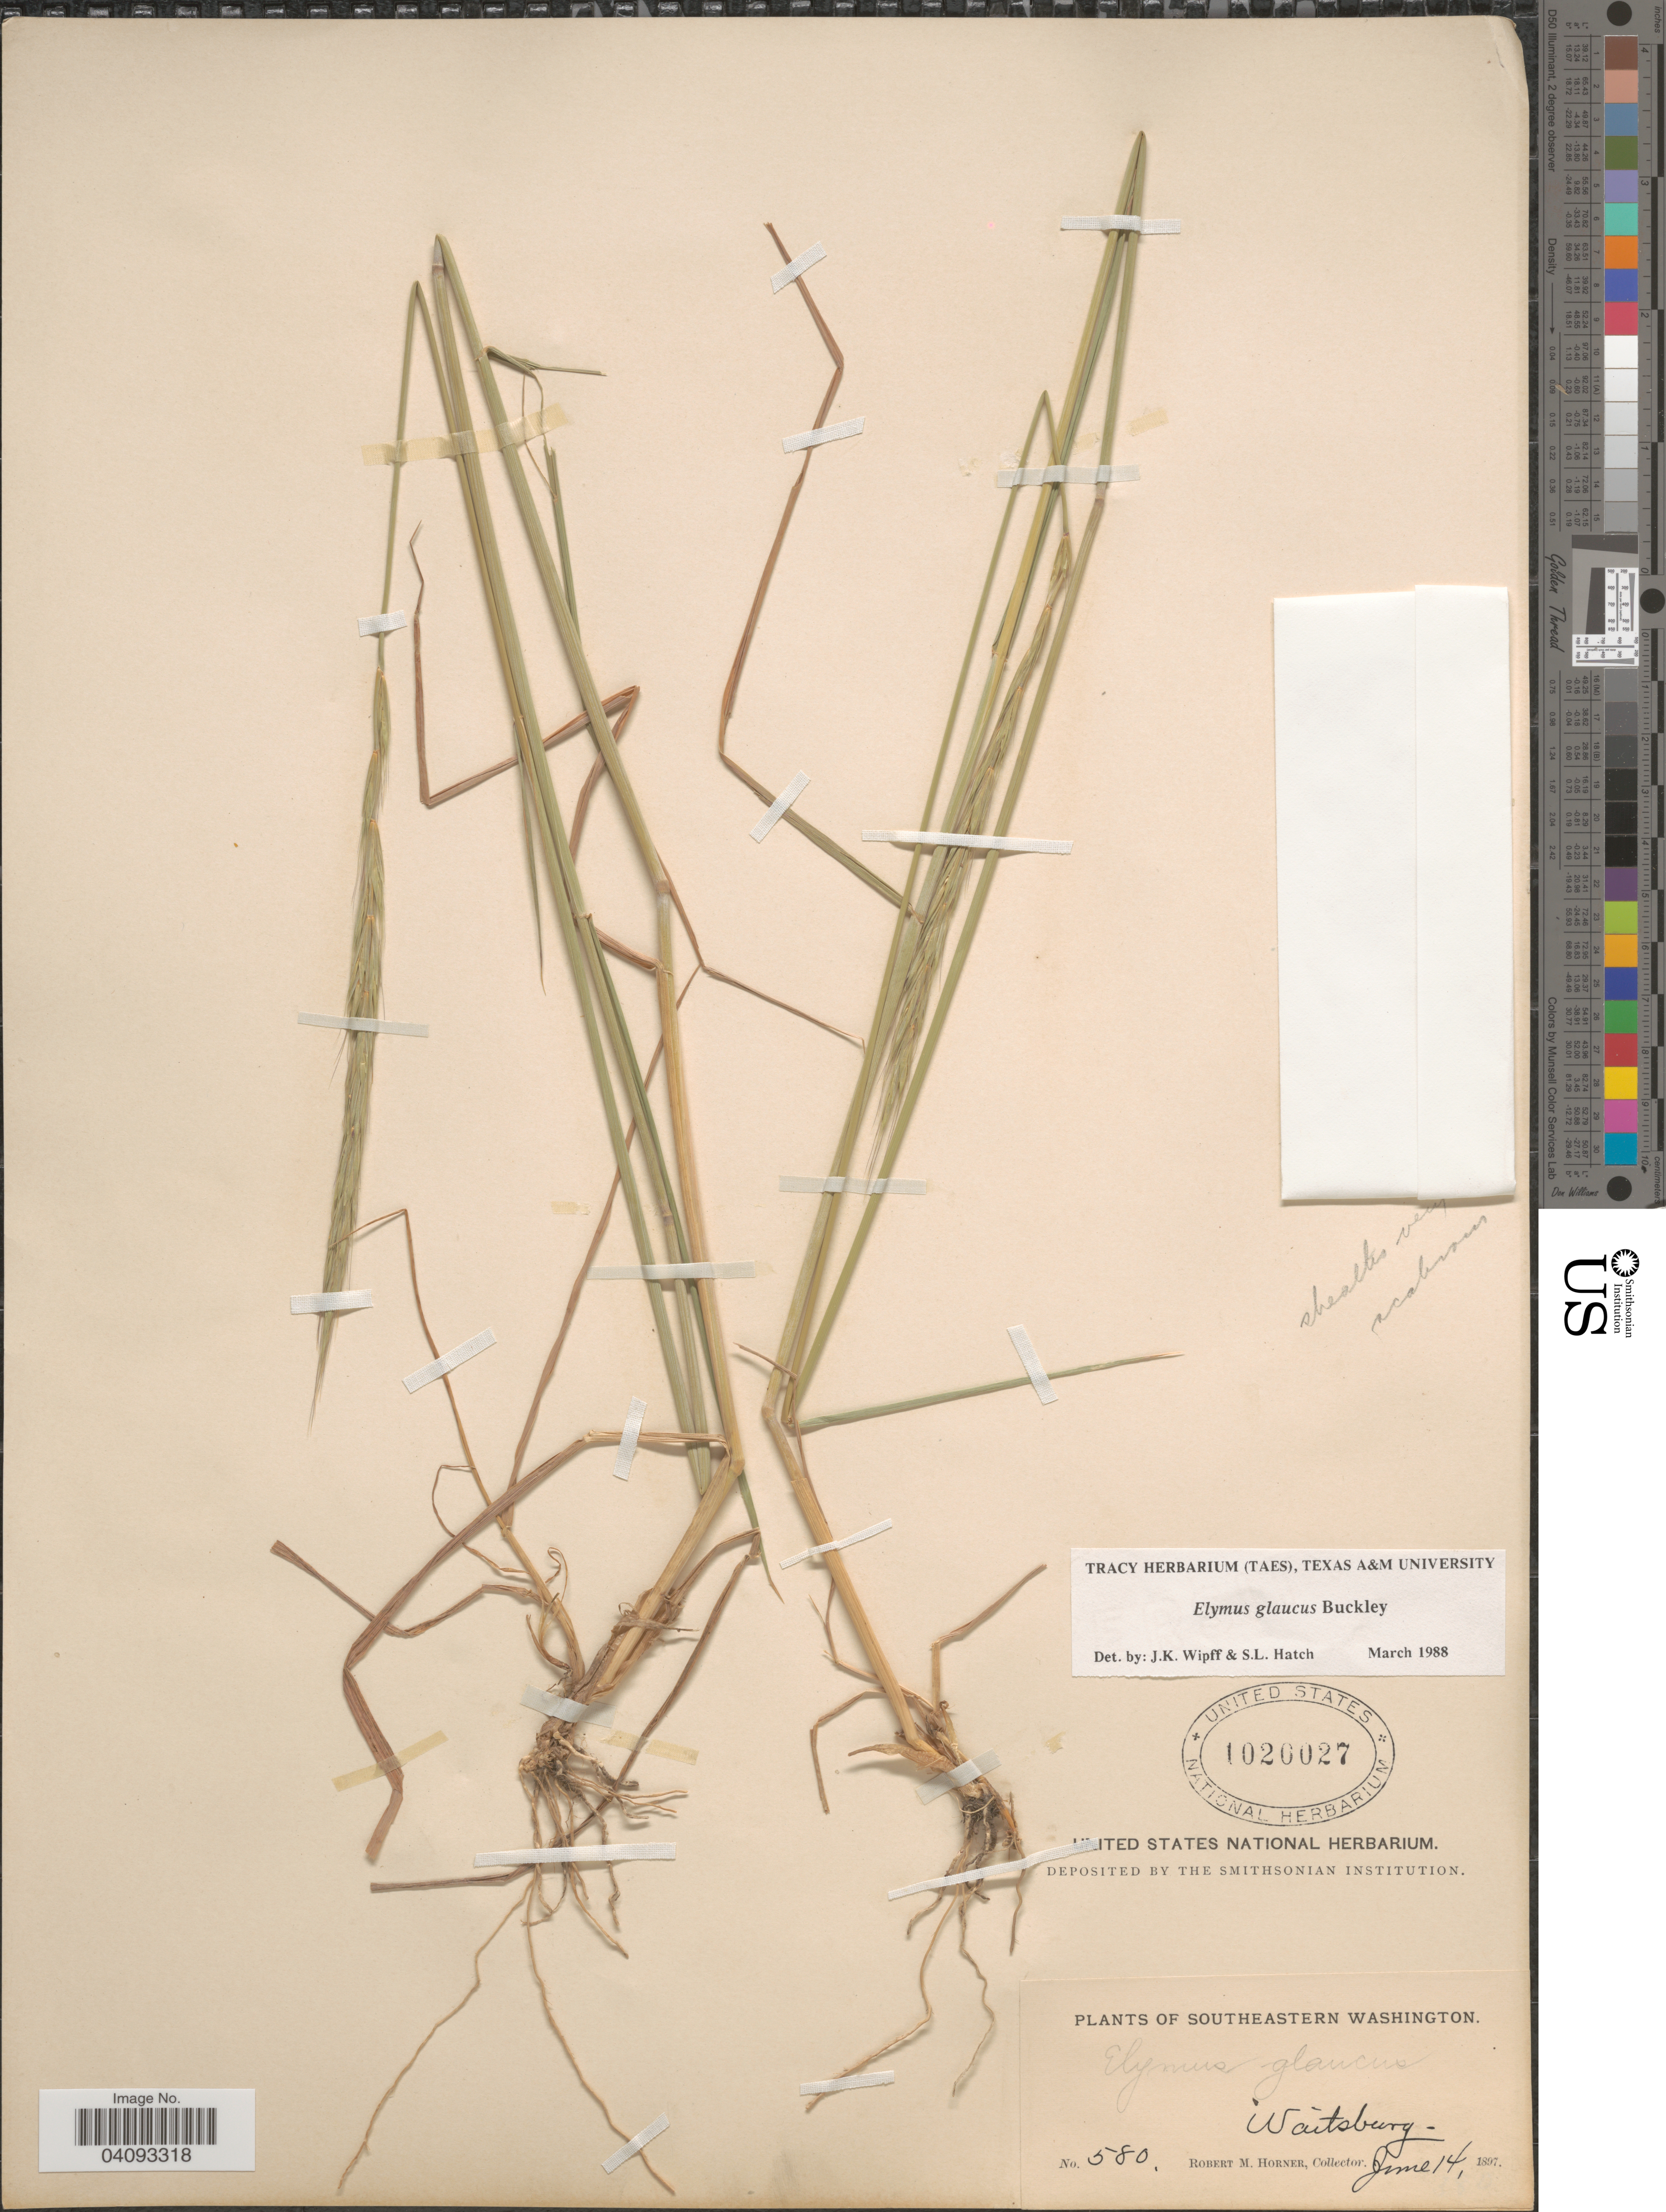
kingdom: Plantae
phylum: Tracheophyta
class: Liliopsida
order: Poales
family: Poaceae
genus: Elymus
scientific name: Elymus glaucus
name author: Buckley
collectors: R. Horner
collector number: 580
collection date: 1897-06-14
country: United States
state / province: Washington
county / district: Walla Walla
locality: Southeastern Washington. Waitsburg.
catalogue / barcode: US 1020027